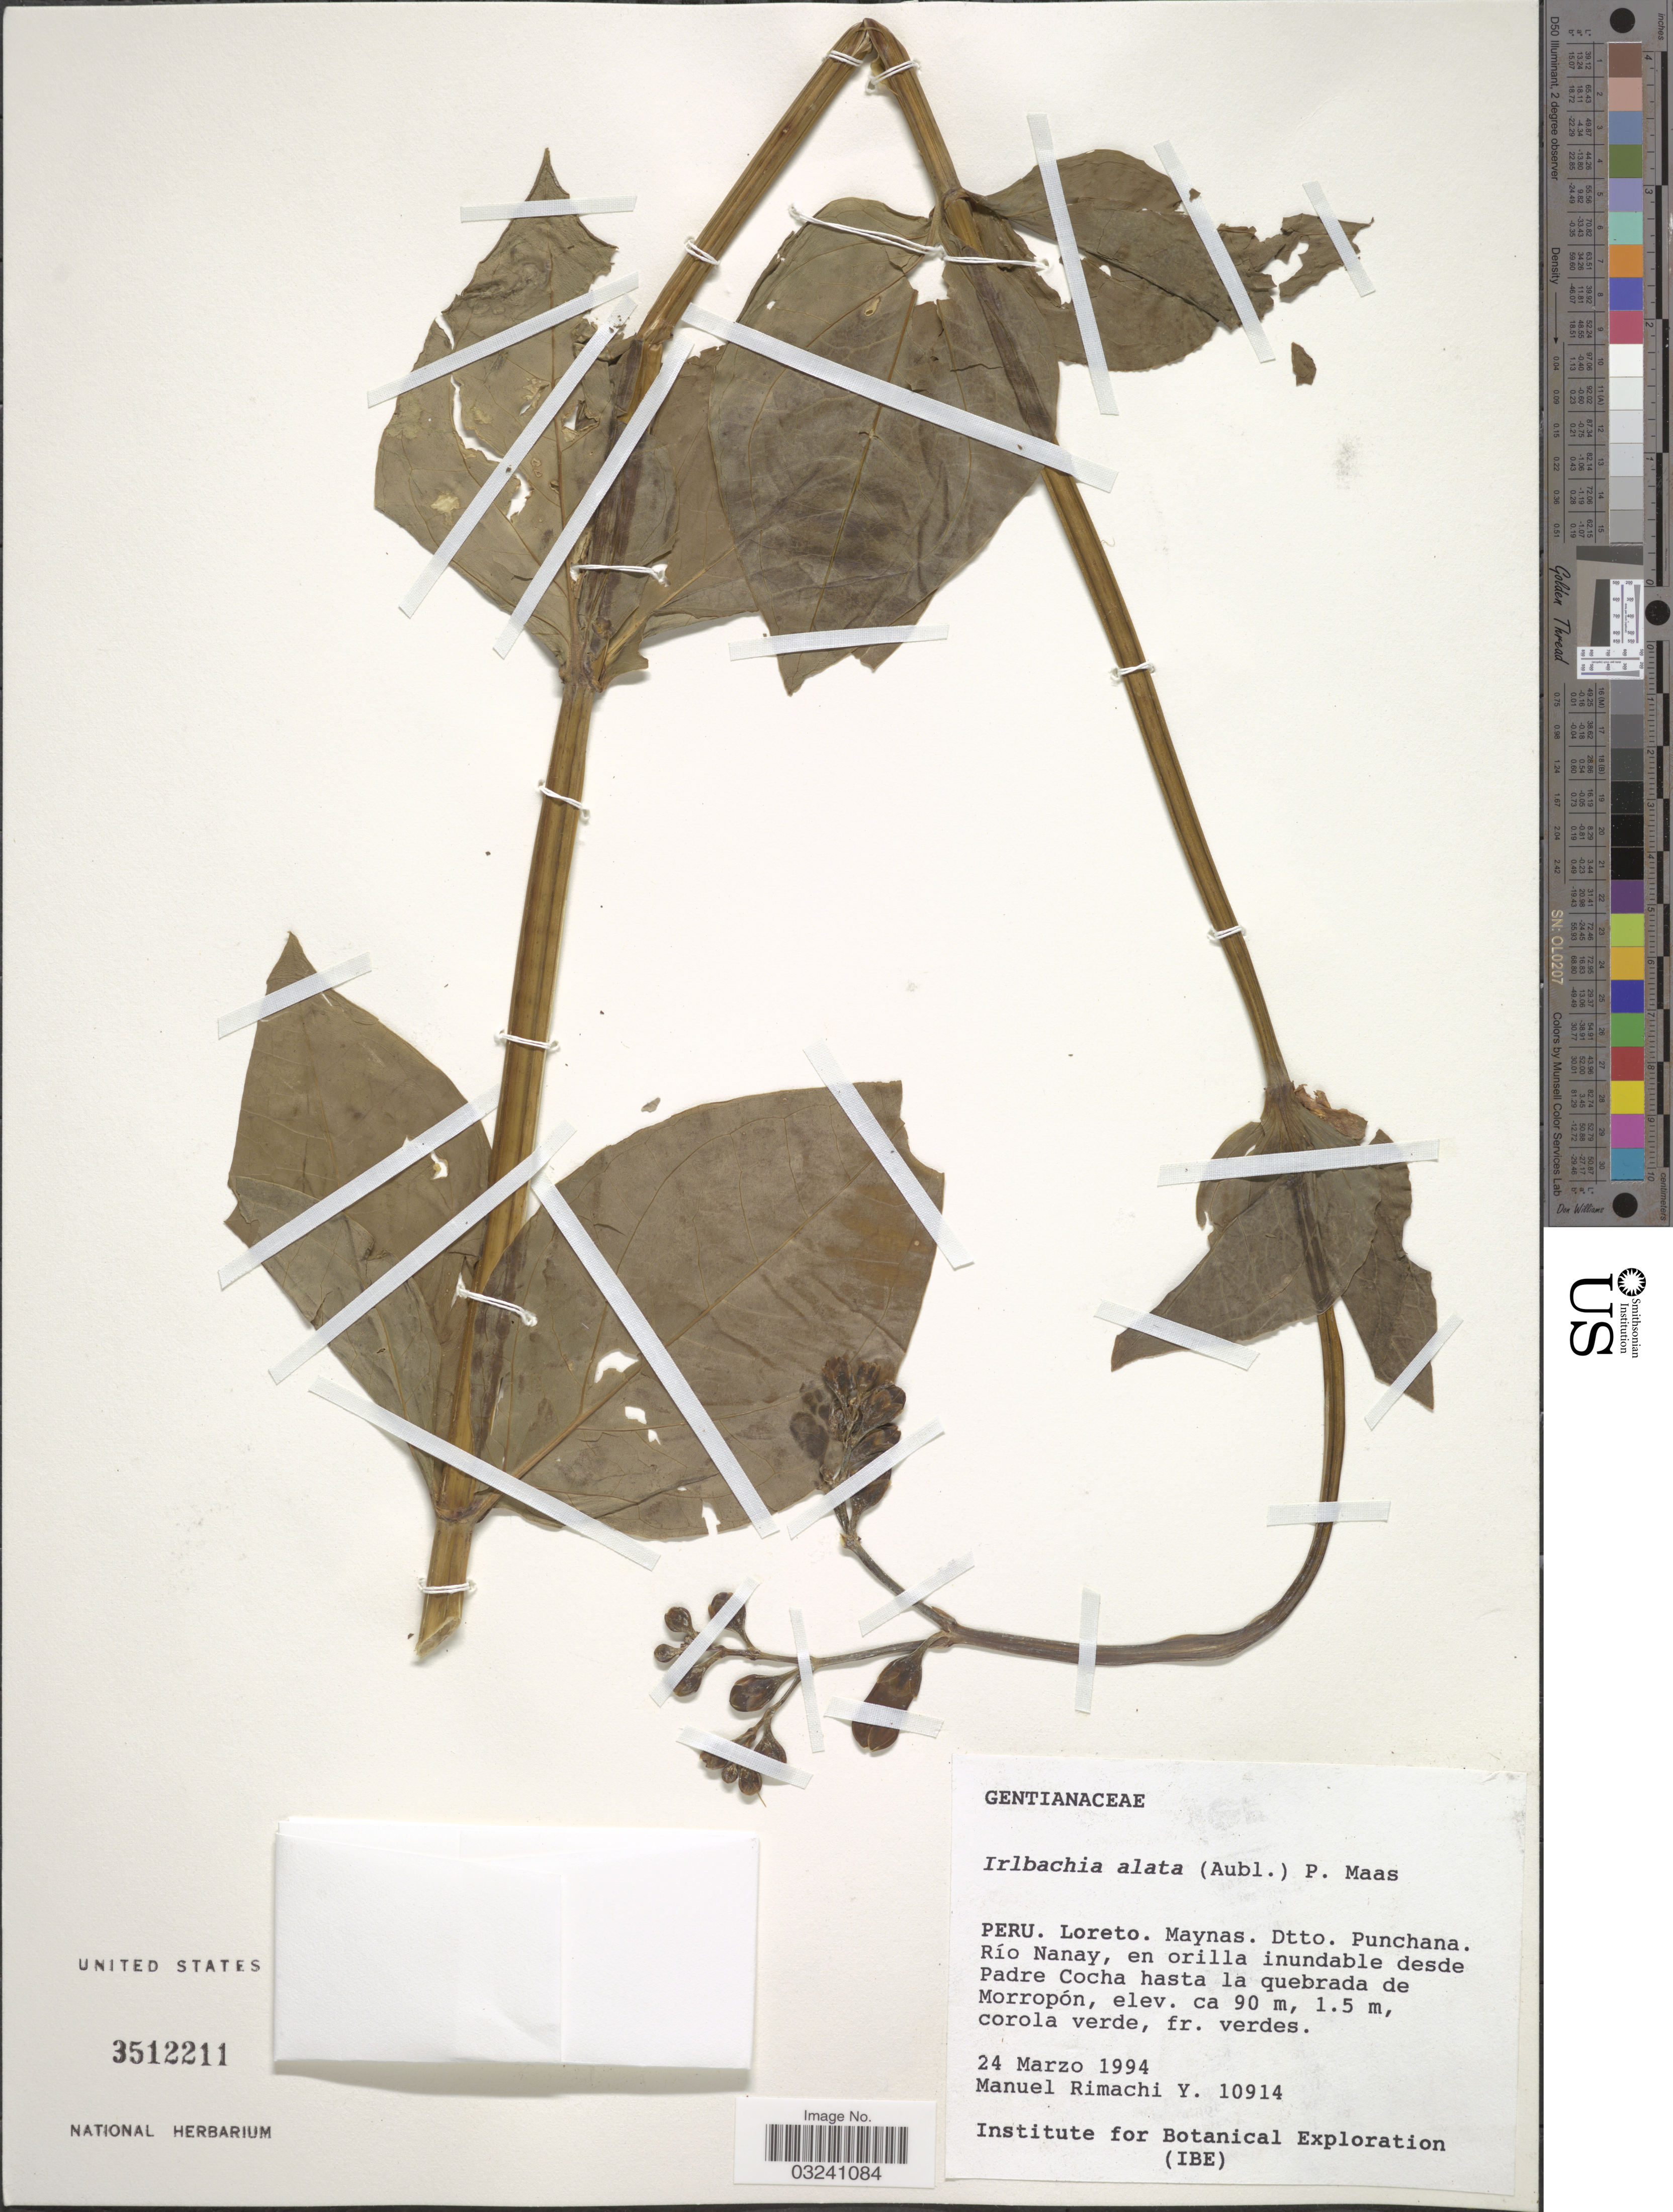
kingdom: Plantae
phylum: Tracheophyta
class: Magnoliopsida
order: Gentianales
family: Gentianaceae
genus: Chelonanthus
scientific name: Chelonanthus acutangulus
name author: (Ruiz & Pav.) Gilg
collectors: M. Rimachi Y.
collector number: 10914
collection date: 1994-03-24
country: Peru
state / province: Loreto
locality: Maynas. Dtto. Punchana. Río Nanay, en orilla inundable desde Padre Cocha hasta la quebrada de Morropón.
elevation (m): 90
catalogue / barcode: US 3512211